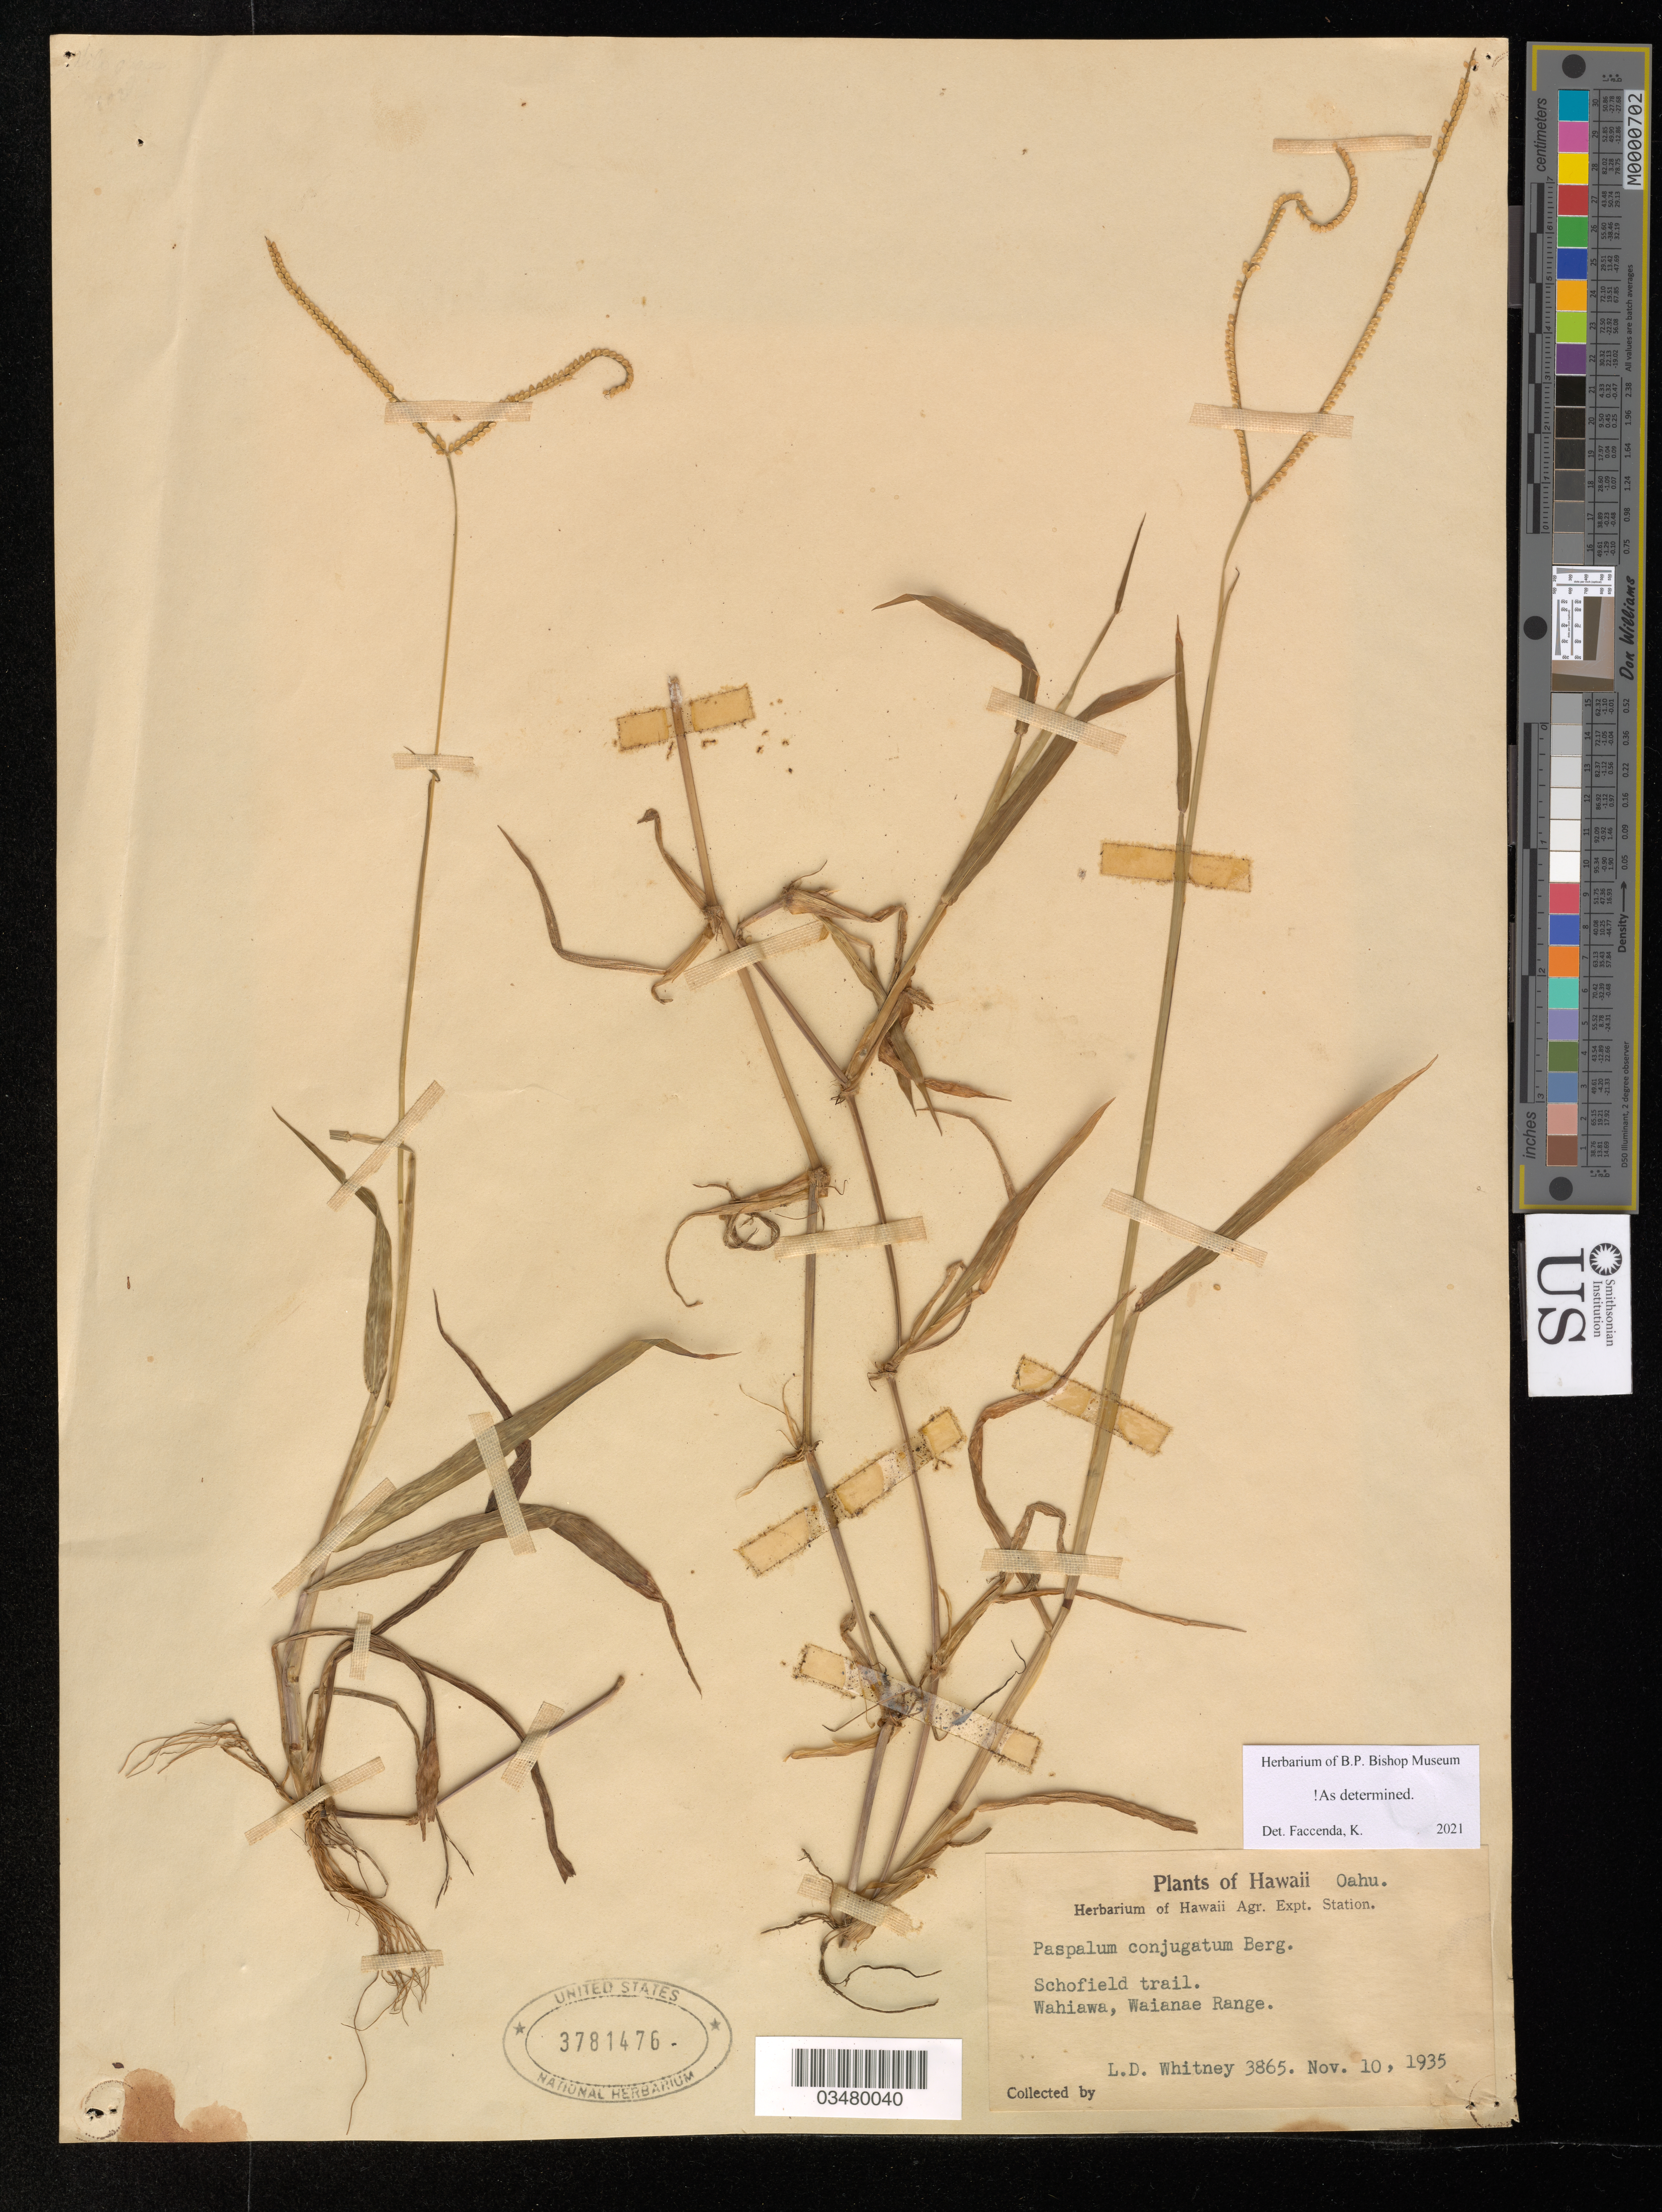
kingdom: Plantae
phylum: Tracheophyta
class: Liliopsida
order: Poales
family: Poaceae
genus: Panicum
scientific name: Panicum conjugatum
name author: Roxb.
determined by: Faccenda, K.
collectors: L. Whitney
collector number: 3865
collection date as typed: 10 Nov 1935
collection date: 1935-11-10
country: United States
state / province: Hawaii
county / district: Honolulu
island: Oahu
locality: Schofield Trail, Wahiawa, Waianae Range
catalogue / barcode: US 3781476